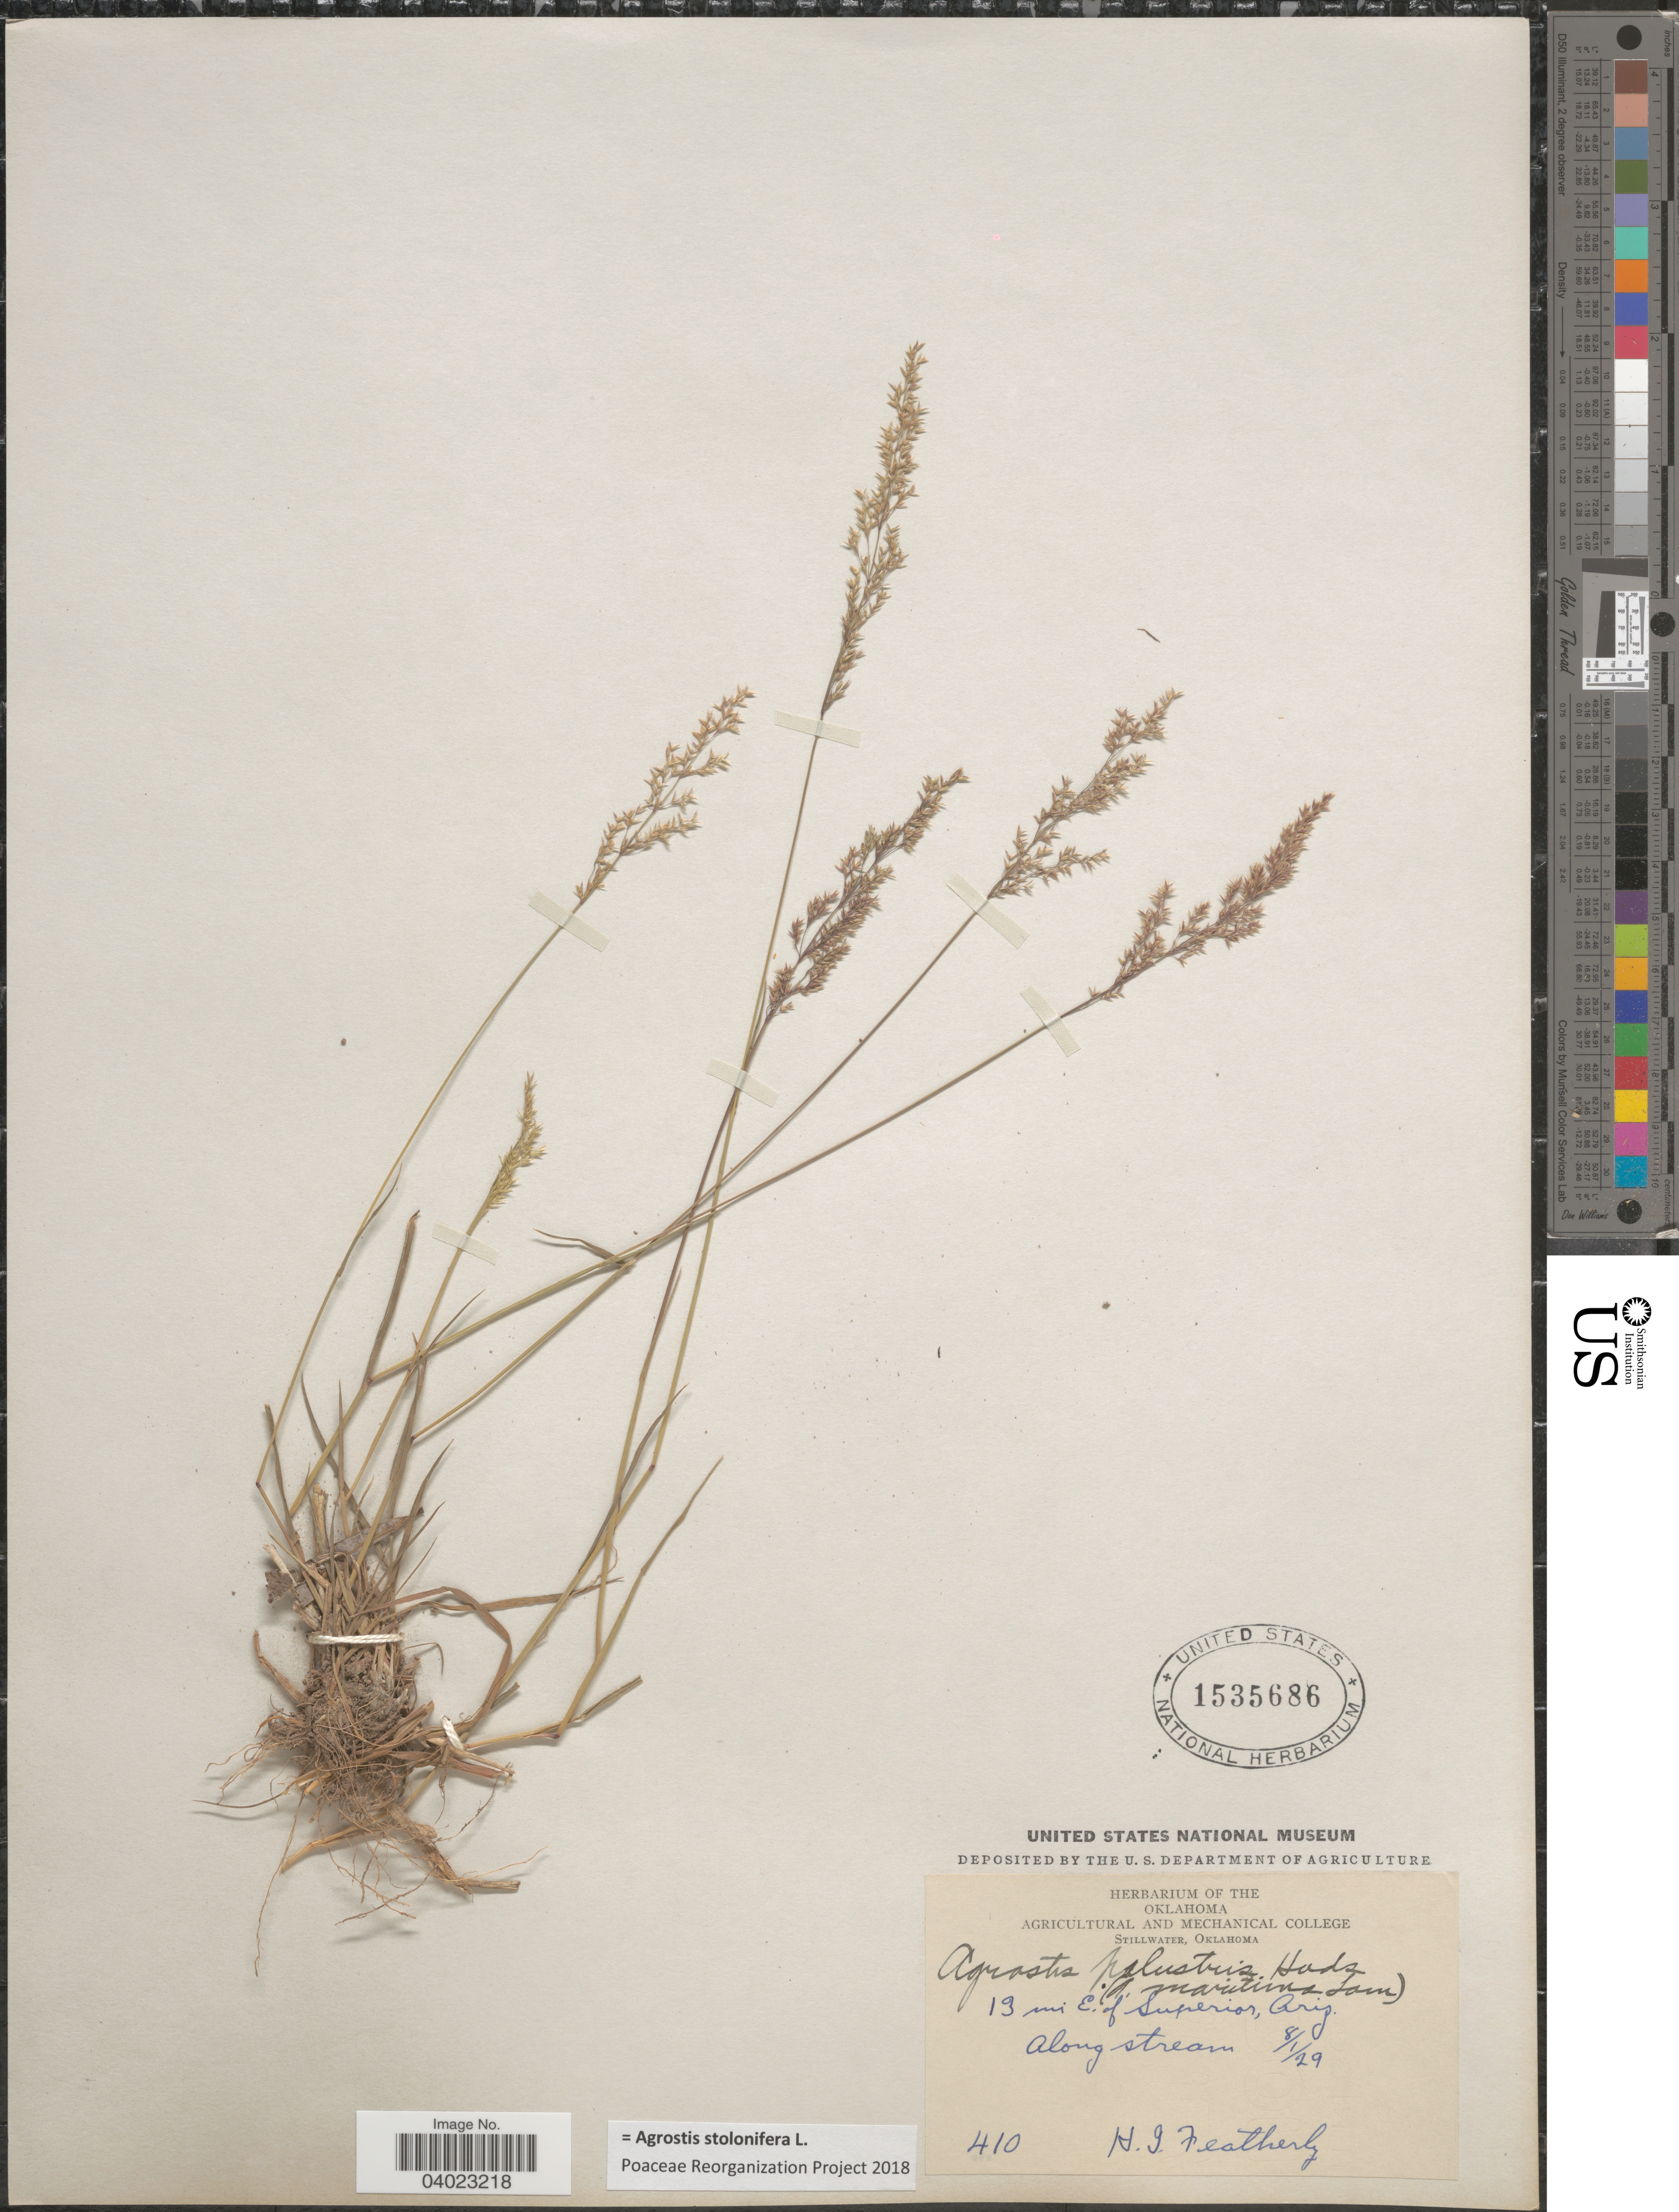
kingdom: Plantae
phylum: Tracheophyta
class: Liliopsida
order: Poales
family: Poaceae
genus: Agrostis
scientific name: Agrostis stolonifera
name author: L.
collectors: H. Featherly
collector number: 410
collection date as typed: Transcribed d/m/y: 1/8/29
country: United States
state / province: Arizona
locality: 13 mi. E. of Superior, Along stream.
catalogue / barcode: US 1535686